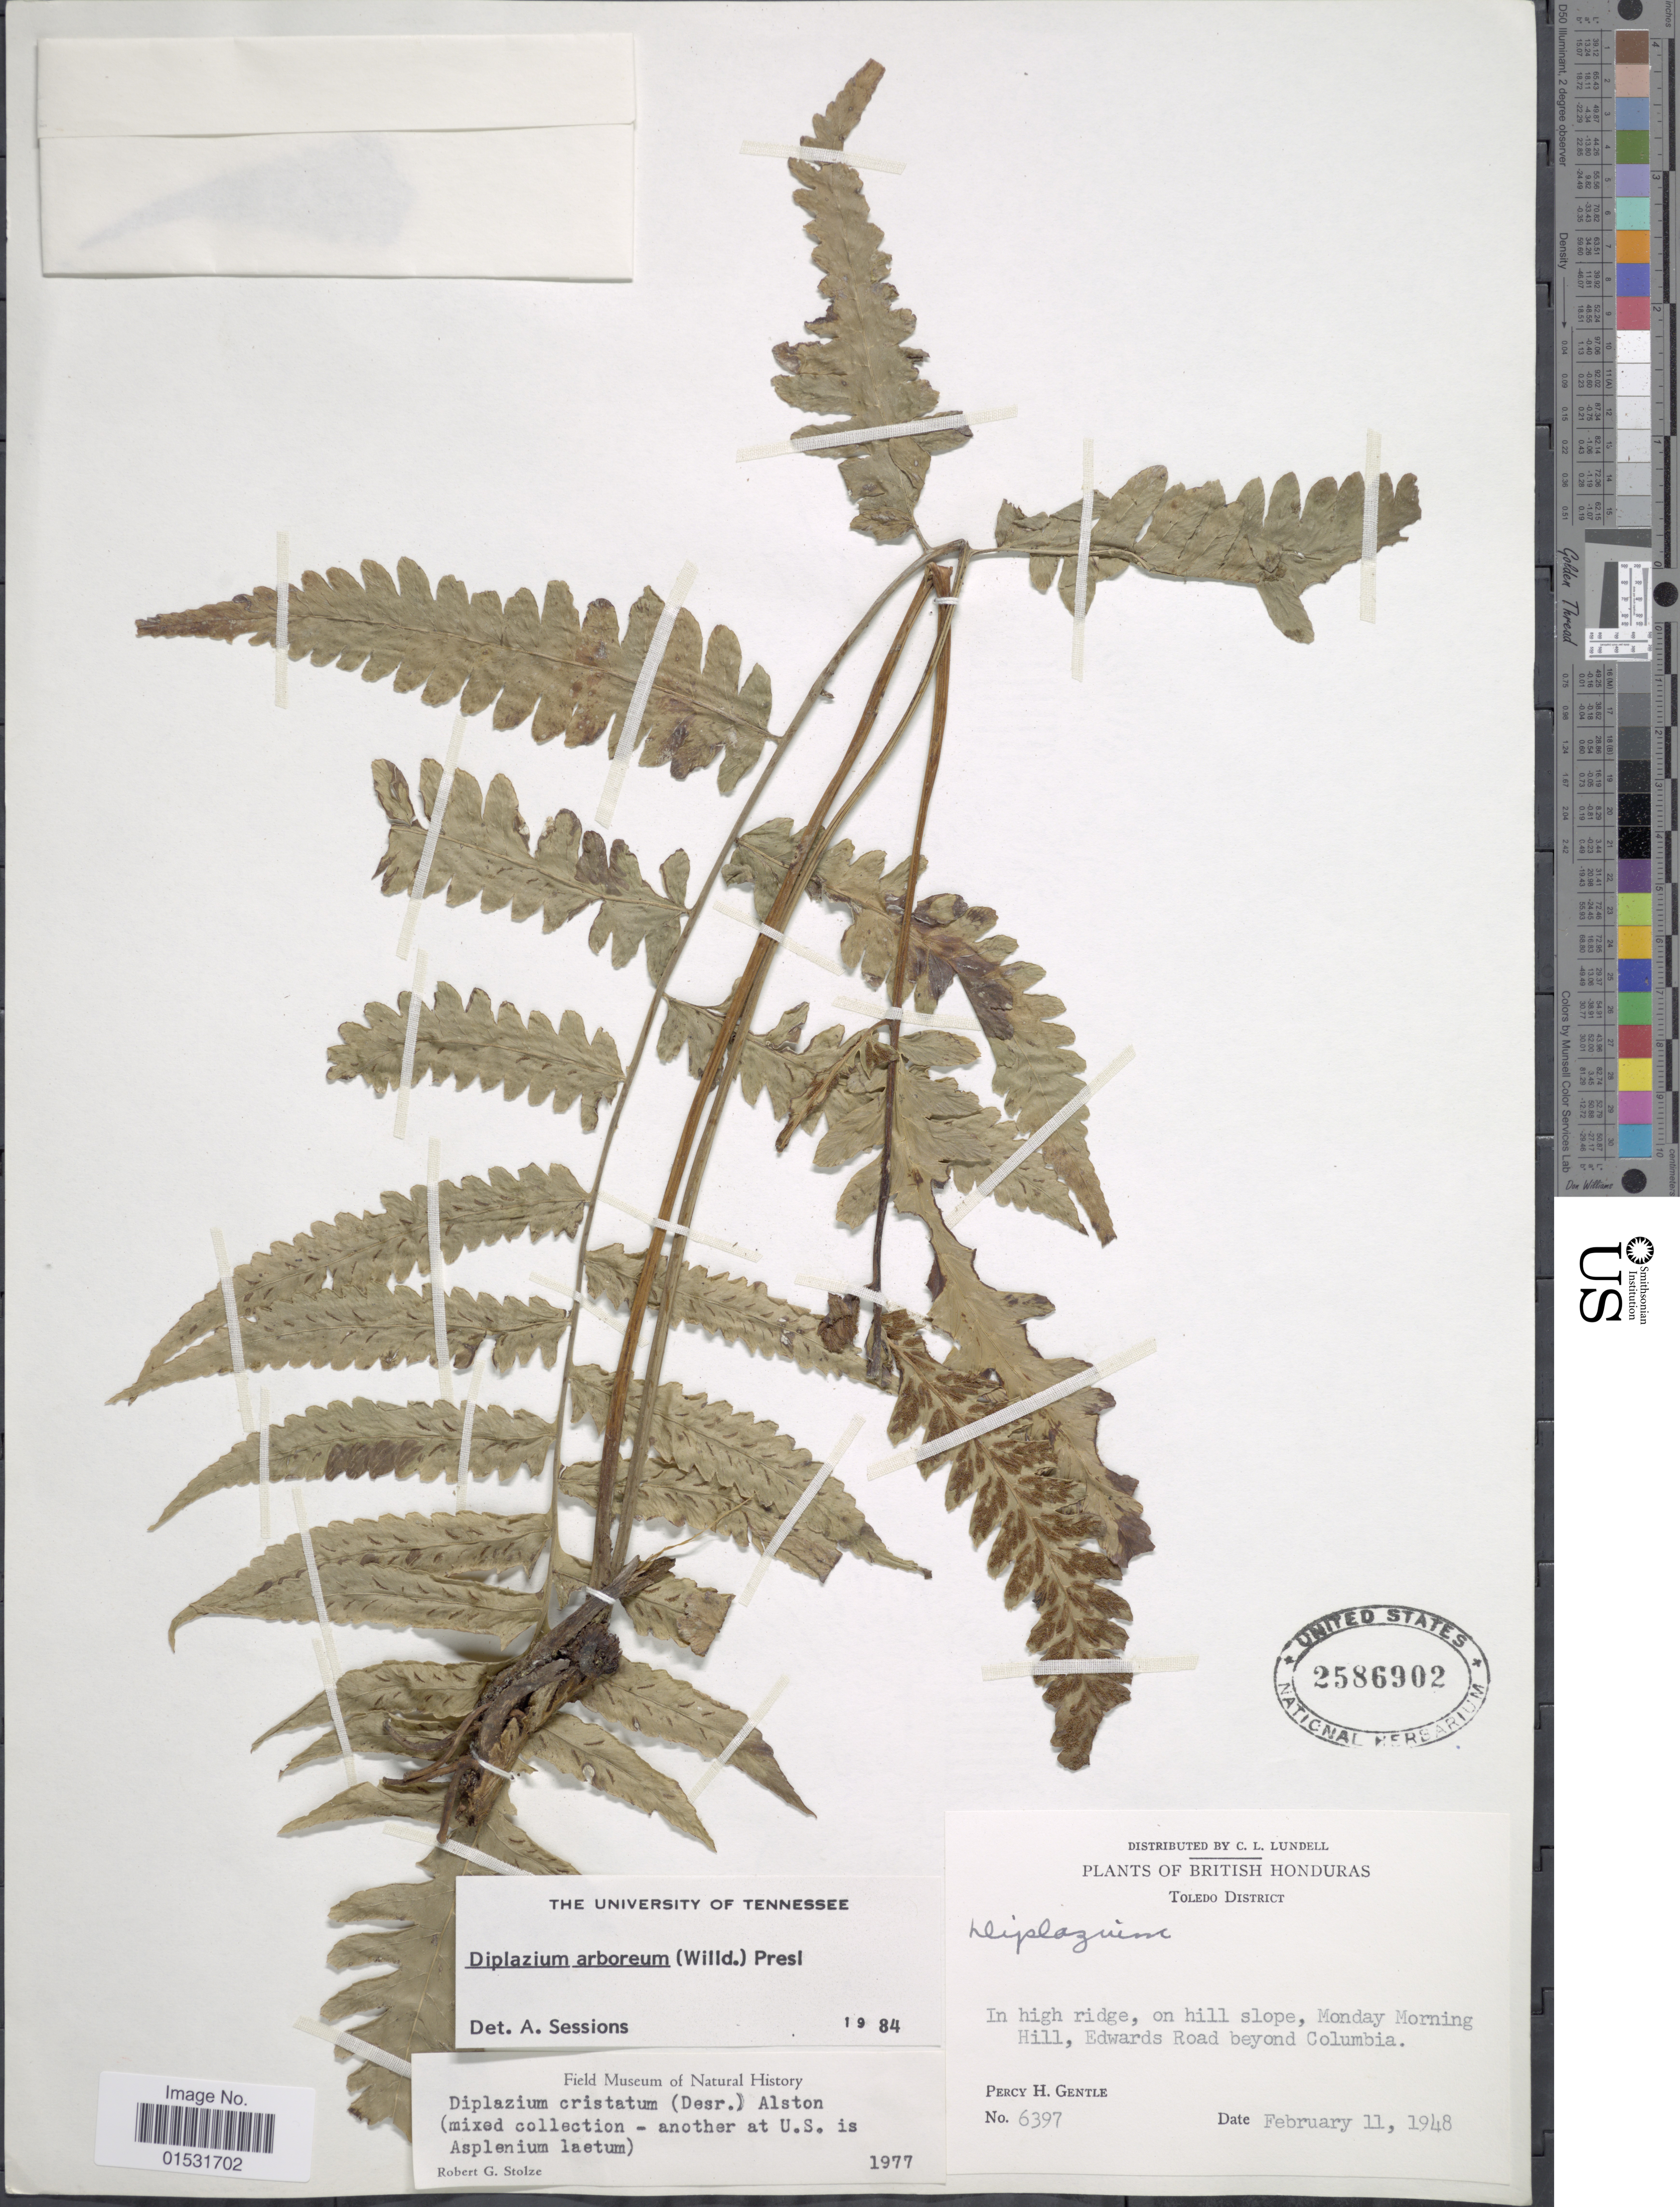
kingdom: Plantae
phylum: Tracheophyta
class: Polypodiopsida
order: Polypodiales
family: Athyriaceae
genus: Diplazium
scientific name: Diplazium cristatum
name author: (Desr.) Alston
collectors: P. H. Gentle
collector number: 6397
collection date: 1948-02-11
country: Belize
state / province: Toledo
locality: British Honduras. Toledo District. Monday Morning Hill, Edwards Road beyond Columbia.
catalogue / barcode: US 2586902